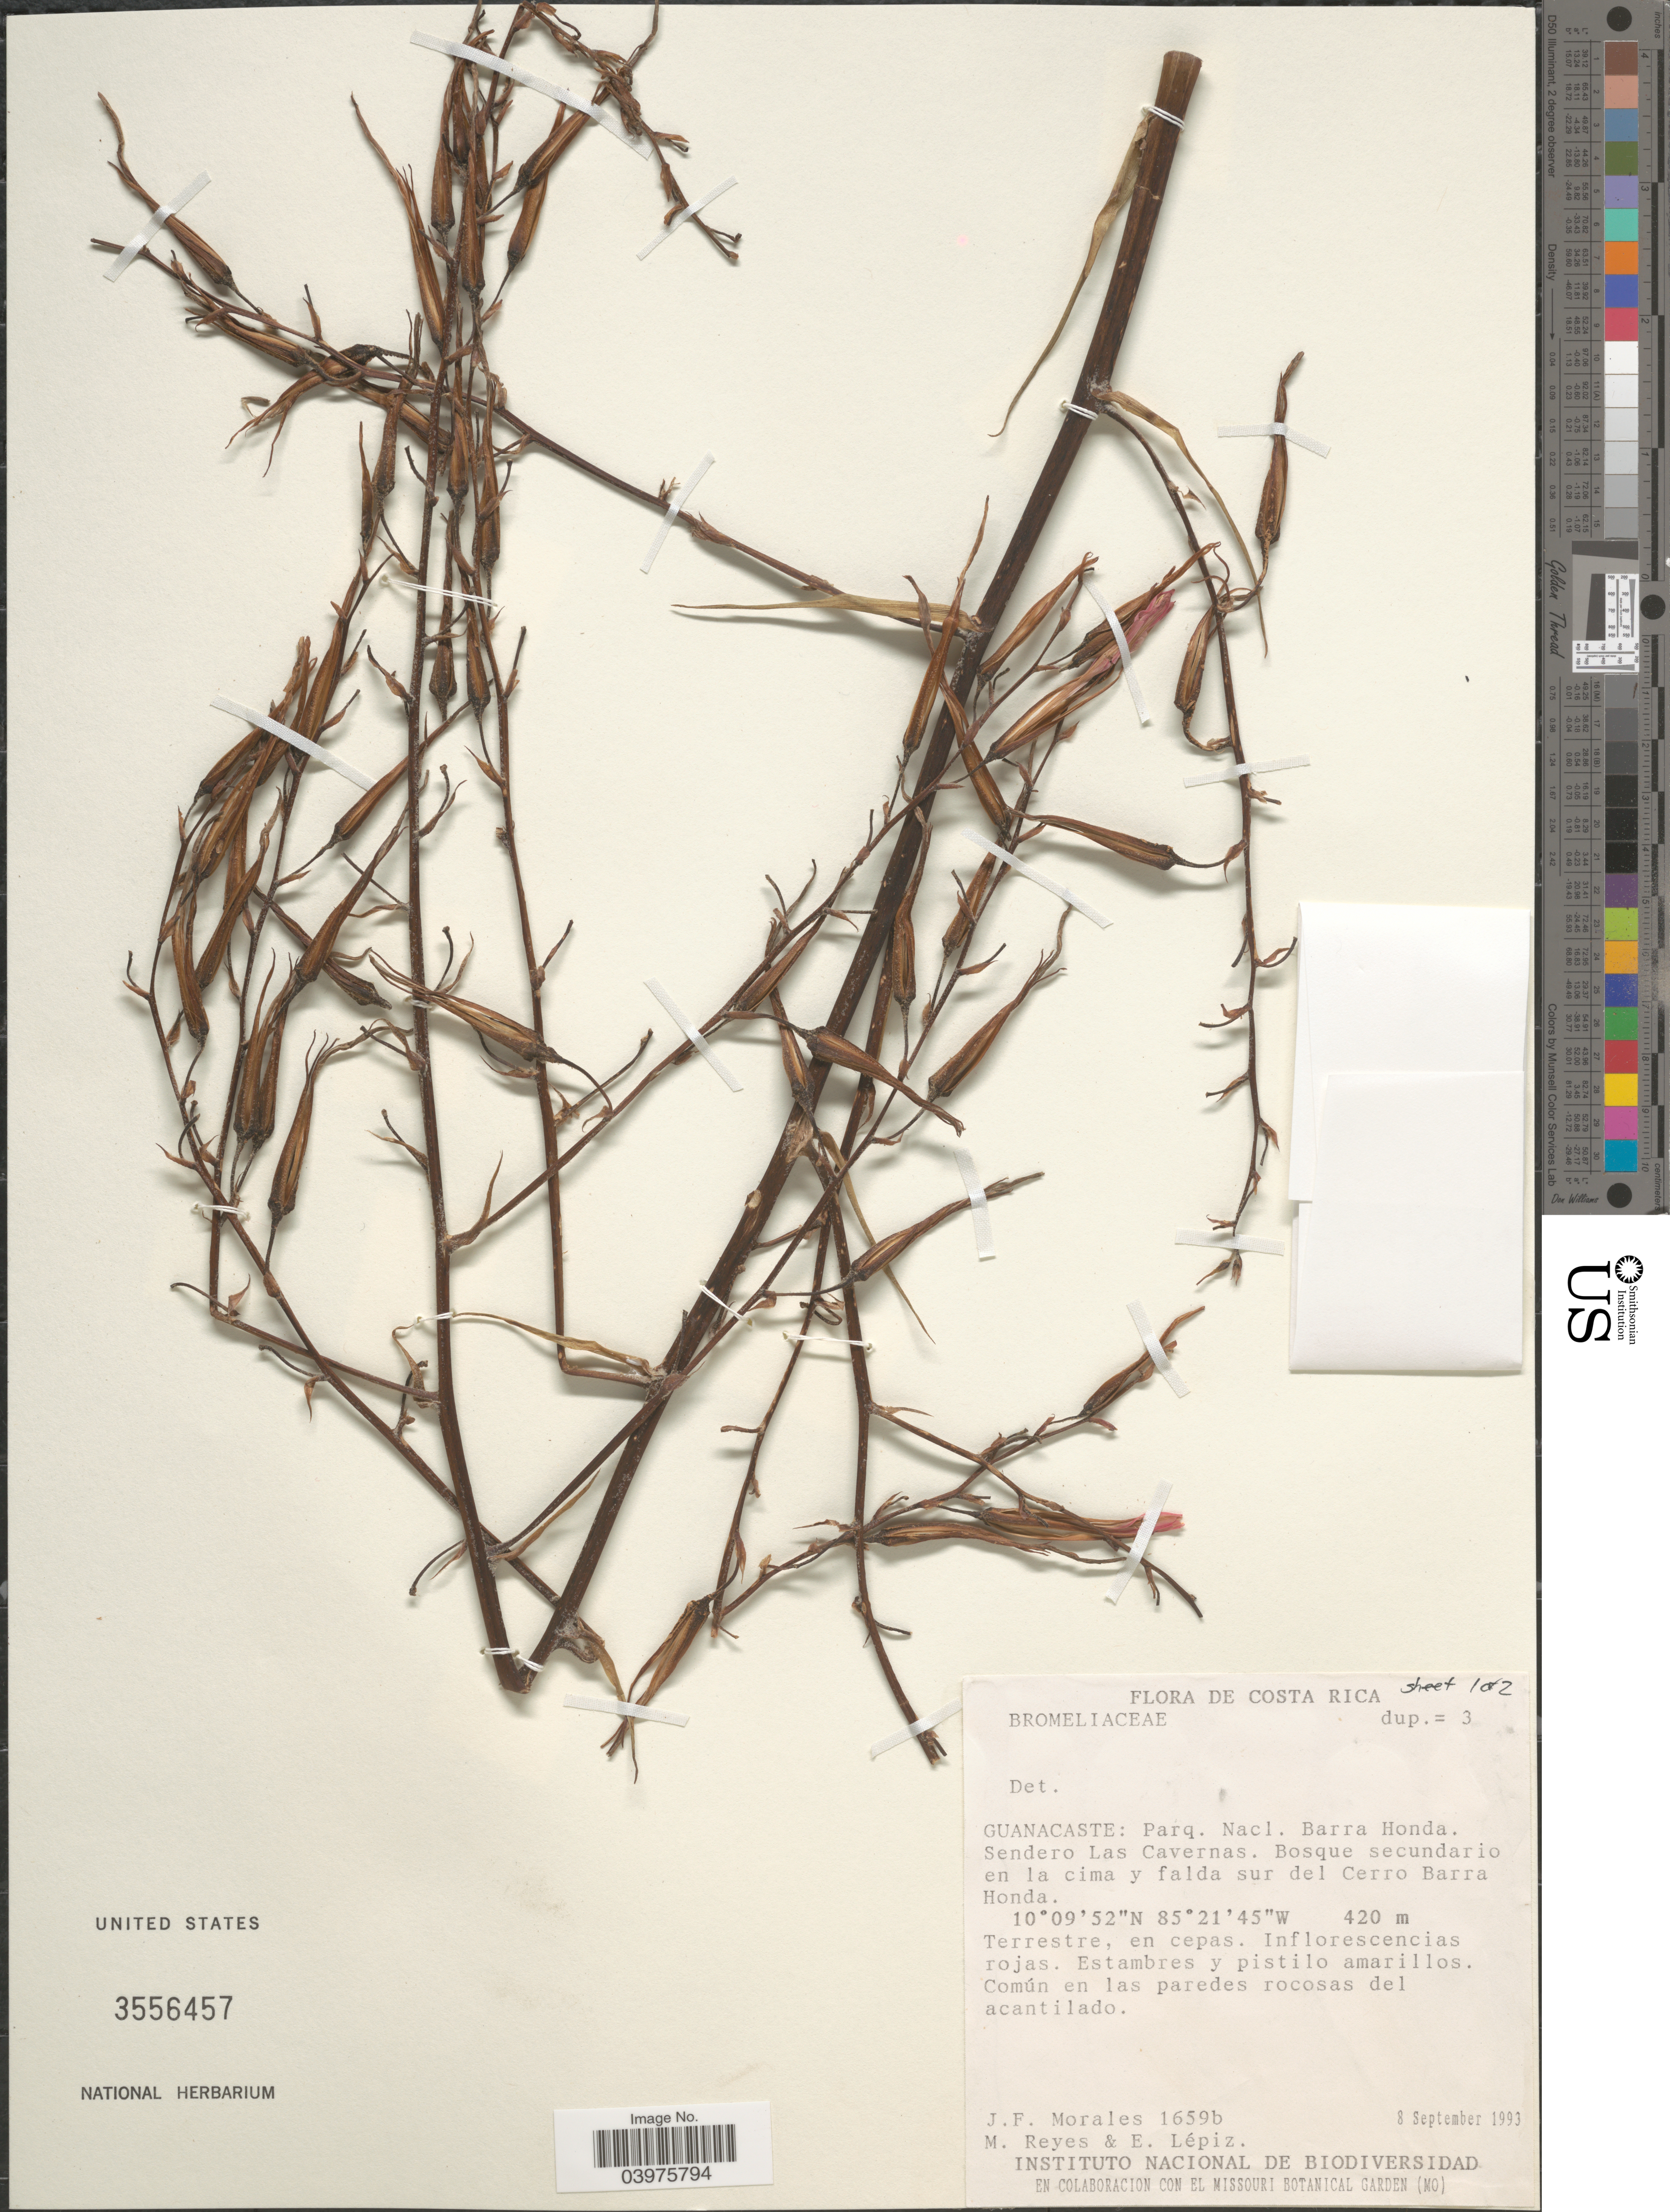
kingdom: Plantae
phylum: Tracheophyta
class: Liliopsida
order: Poales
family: Bromeliaceae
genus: Pitcairnia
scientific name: Pitcairnia sp.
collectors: J. Morales, M. Reyes & E. Lépiz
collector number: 1659b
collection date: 1993-09-08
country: Costa Rica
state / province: Guanacaste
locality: Parq. Nacl. Barra Honda. Sendero Las Cavernas. Bosque secundario en la cima y falda sur del Cerro Barra Honda.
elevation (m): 420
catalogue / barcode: US 3556457